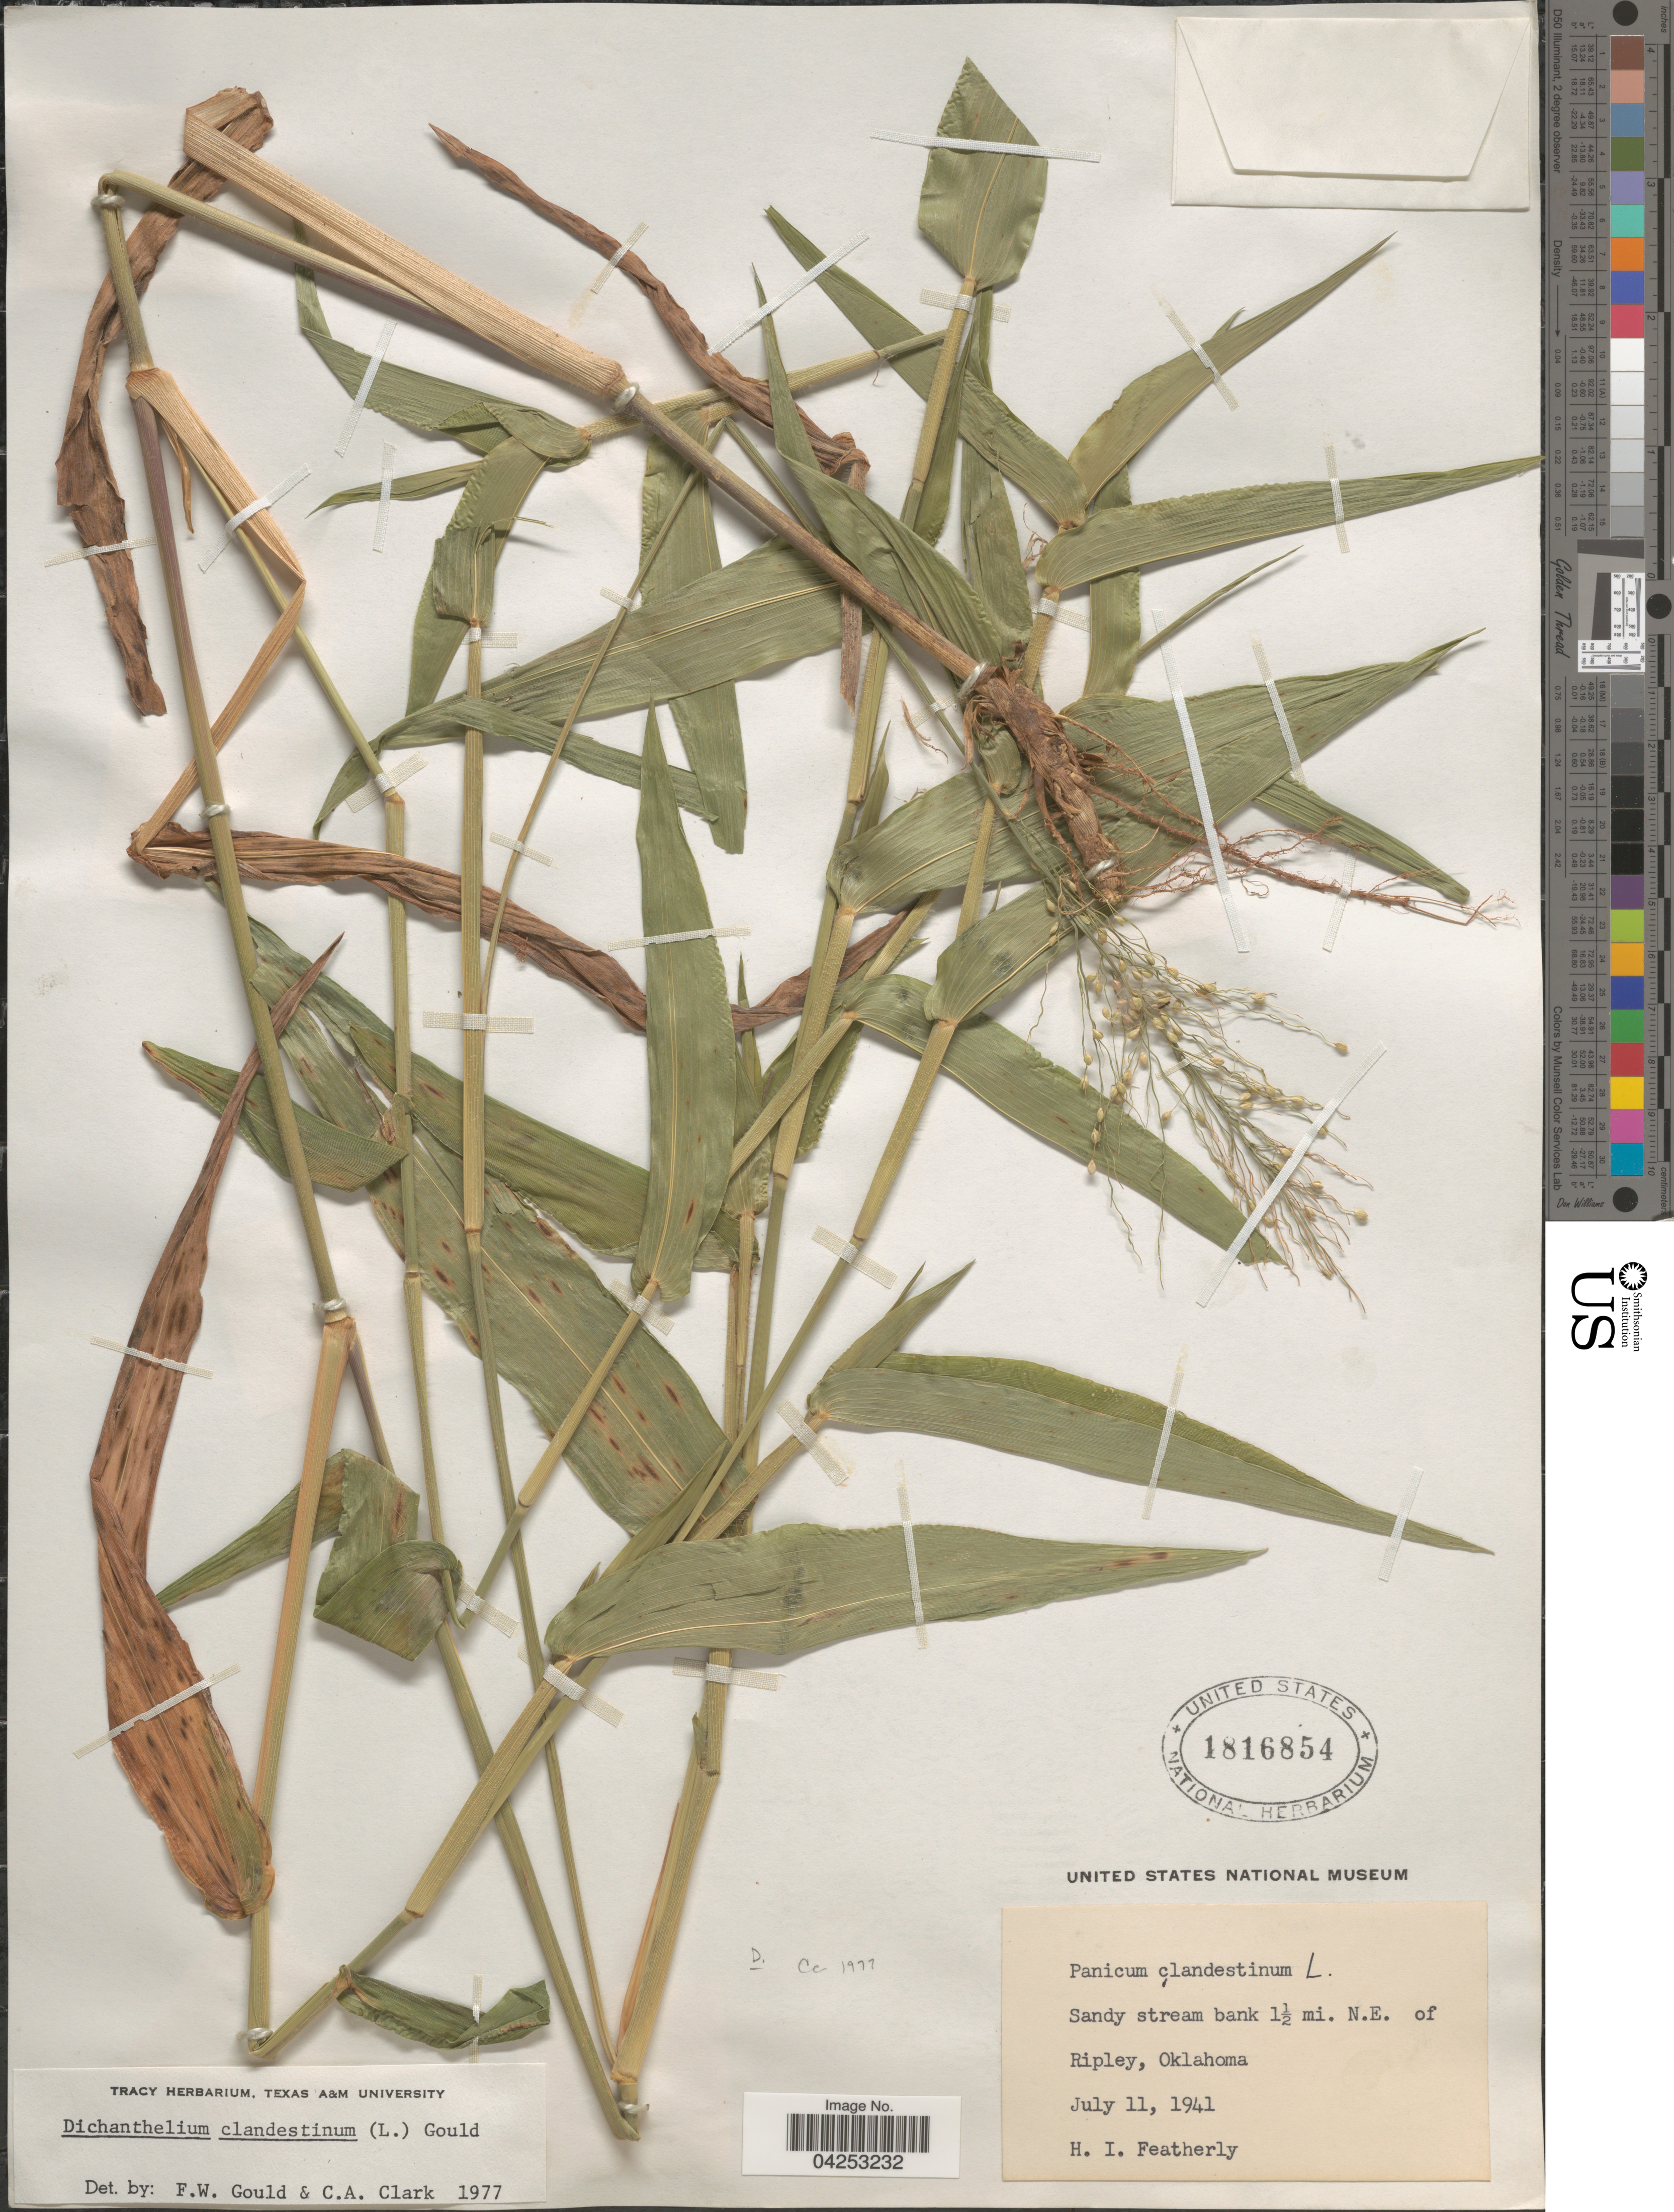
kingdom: Plantae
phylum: Tracheophyta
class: Liliopsida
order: Poales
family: Poaceae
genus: Dichanthelium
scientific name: Dichanthelium clandestinum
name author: (L.) Gould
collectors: H. Featherly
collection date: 1941-07-11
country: United States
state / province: Oklahoma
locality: Sandy stream bank 1½ mi. N.E. of Ripley.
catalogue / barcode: US 1816854